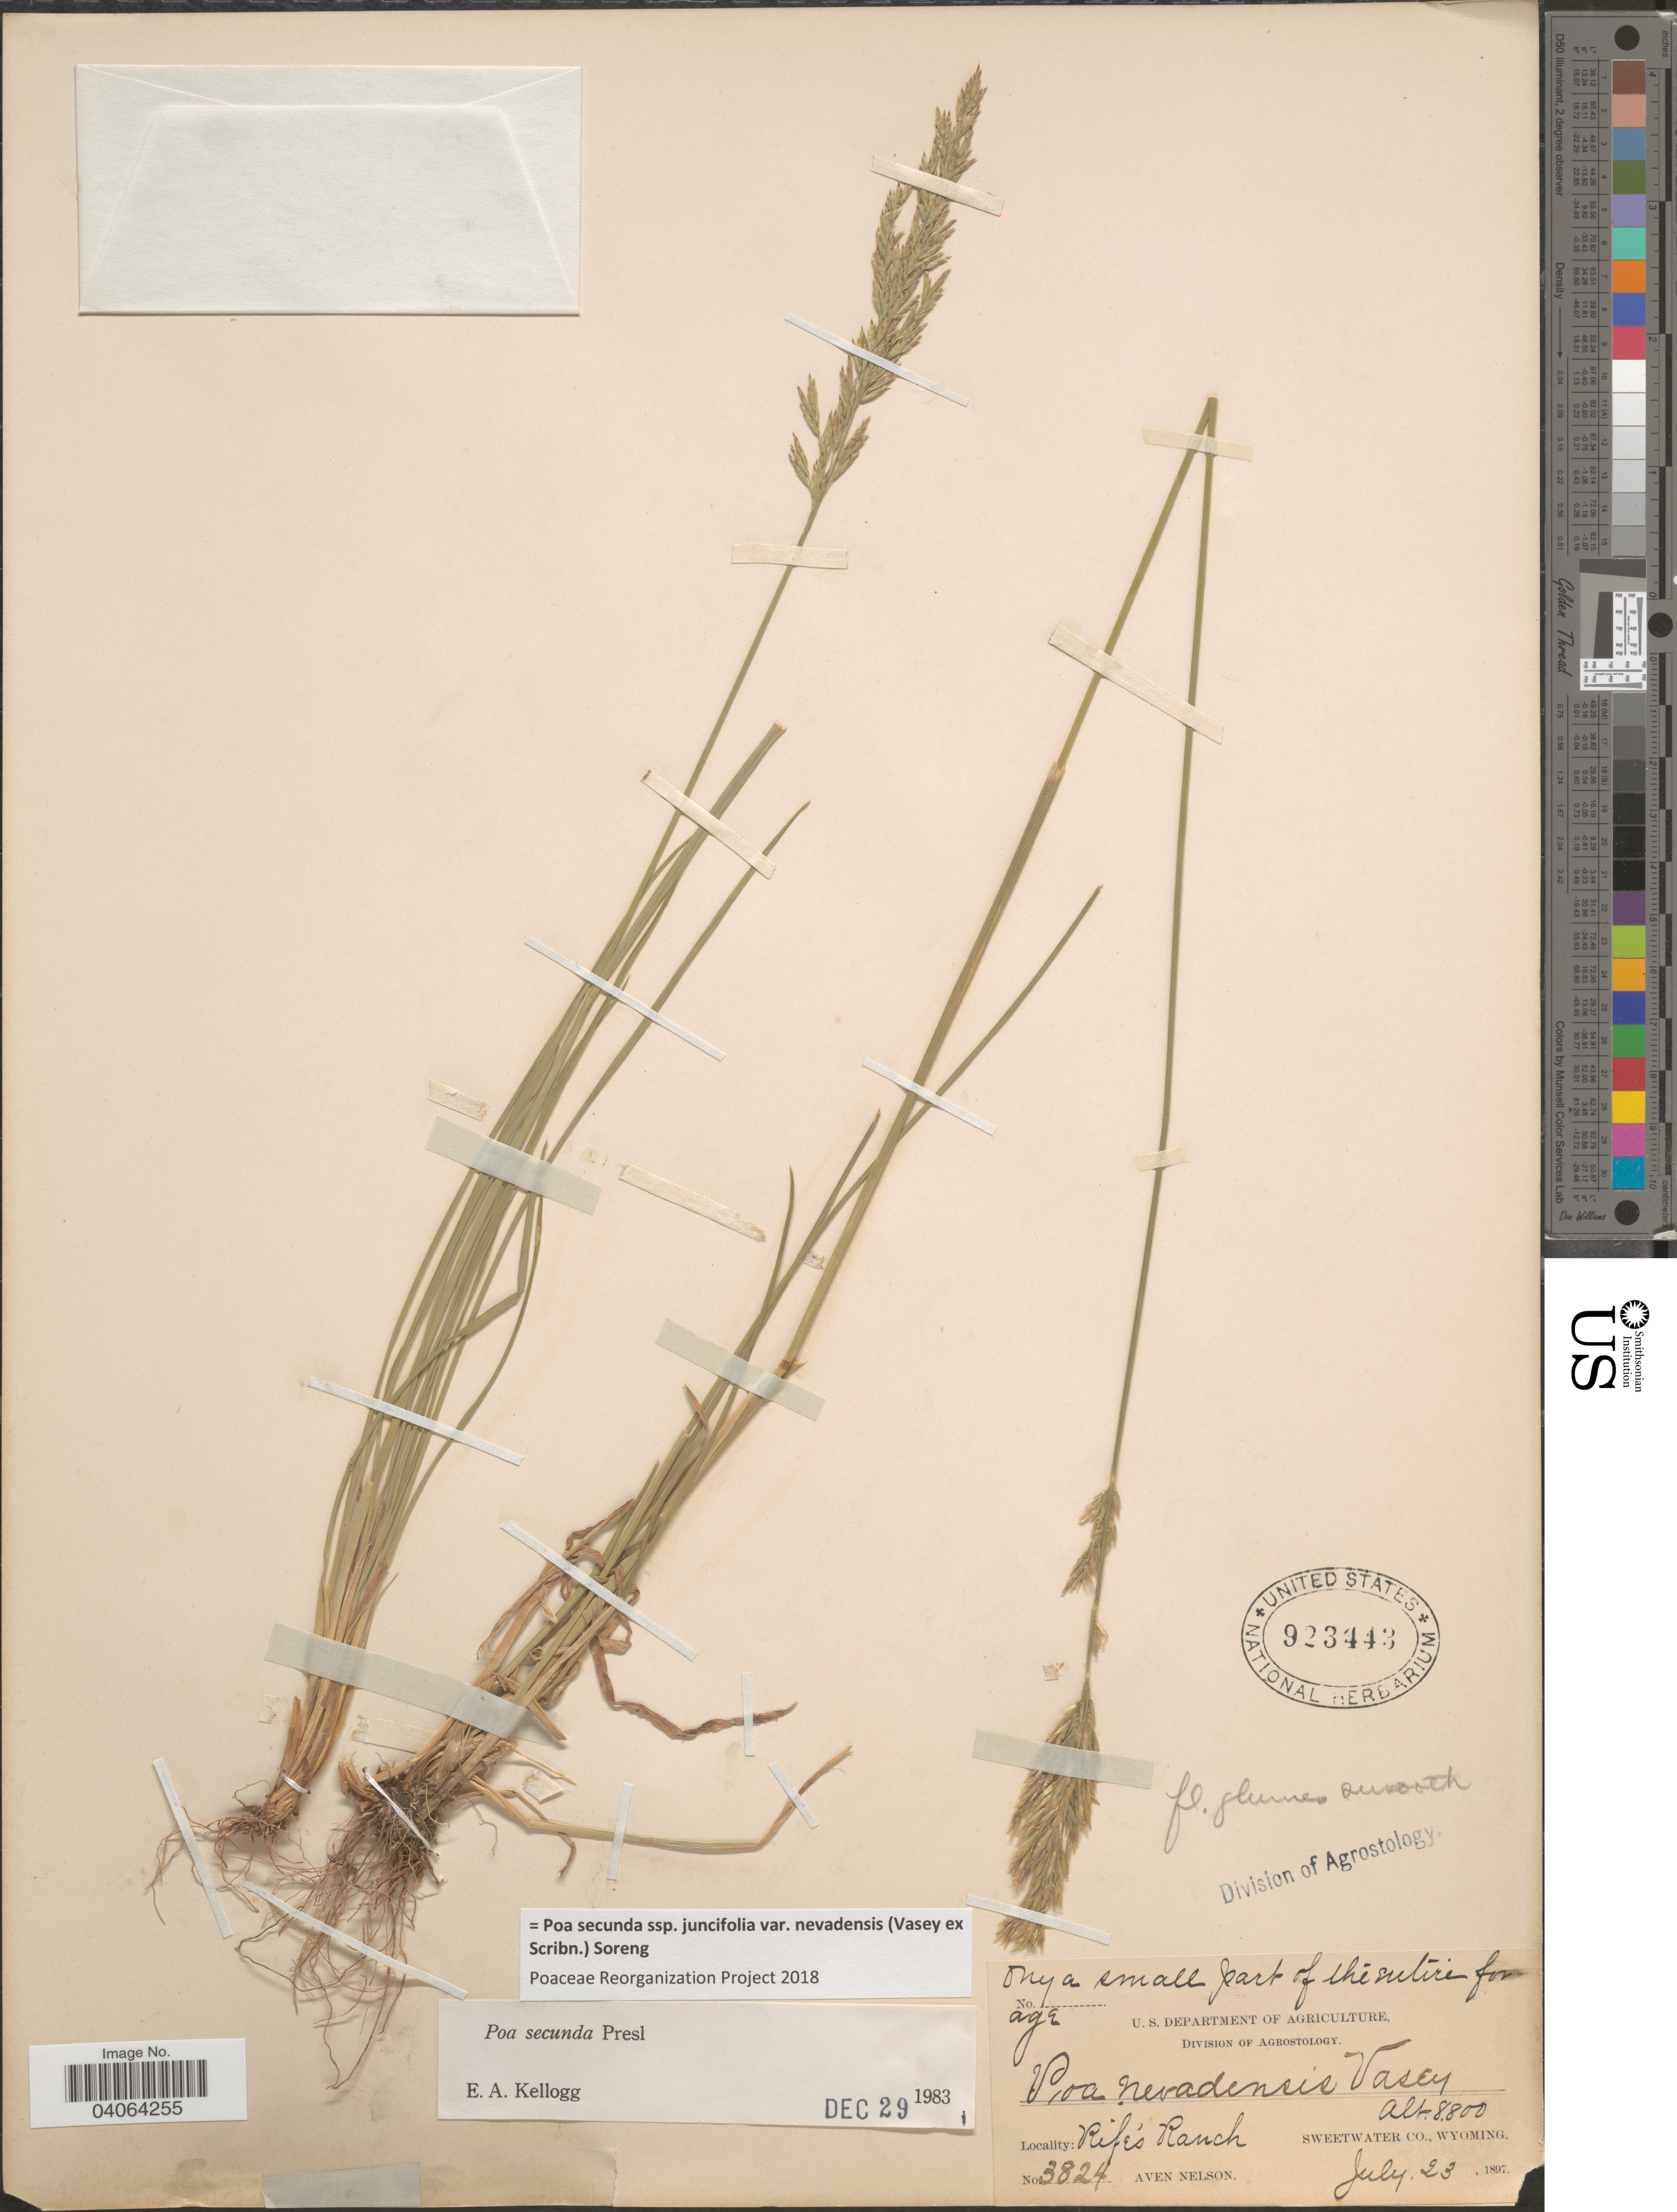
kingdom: Plantae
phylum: Tracheophyta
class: Liliopsida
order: Poales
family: Poaceae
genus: Poa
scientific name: Poa secunda subsp. juncifolia var. nevadensis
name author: (Vasey ex Scribn.) Soreng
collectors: A. Nelson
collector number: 3824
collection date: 1897-07-23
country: United States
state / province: Wyoming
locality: Rife's Ranch. Sweetwater Co.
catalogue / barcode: US 923443